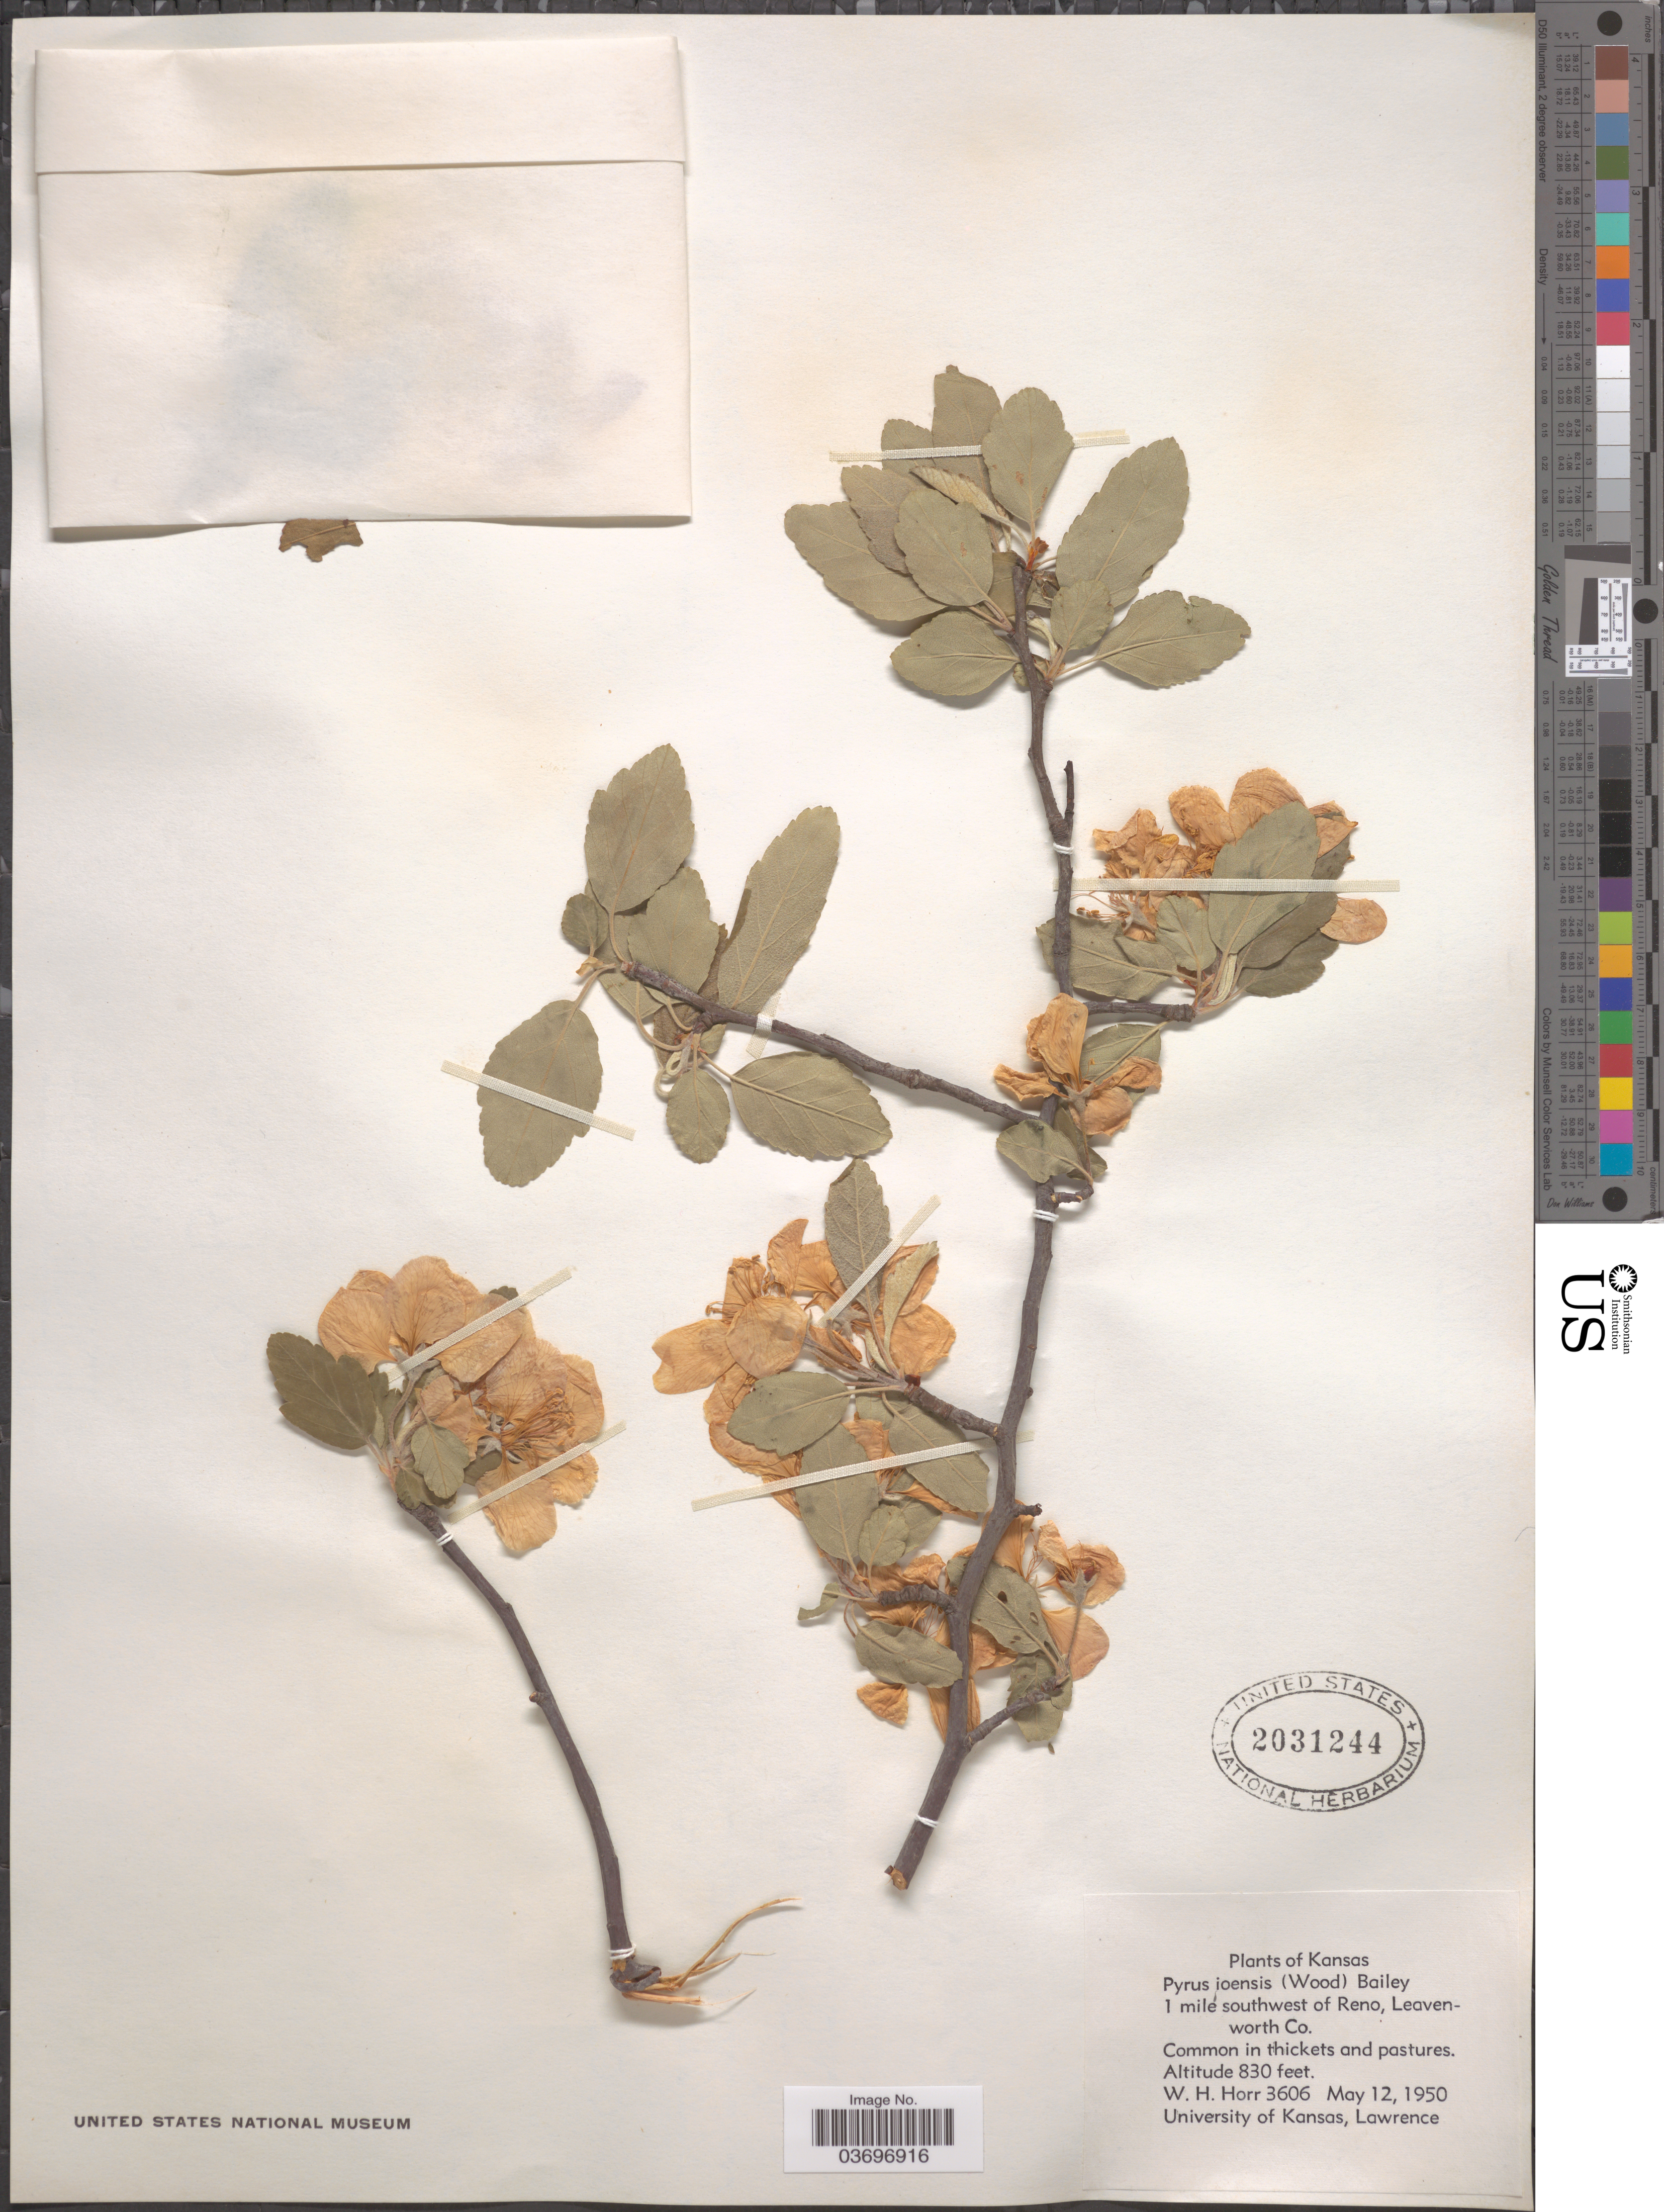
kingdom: Plantae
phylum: Tracheophyta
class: Magnoliopsida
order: Rosales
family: Rosaceae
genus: Malus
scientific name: Malus ioensis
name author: (Alph. Wood) Britton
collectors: W. H. Horr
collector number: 3606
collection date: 1950-05-12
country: United States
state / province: Kansas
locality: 1 mile southwest of Reno, Leavenworth Co.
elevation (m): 253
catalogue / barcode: US 2031244